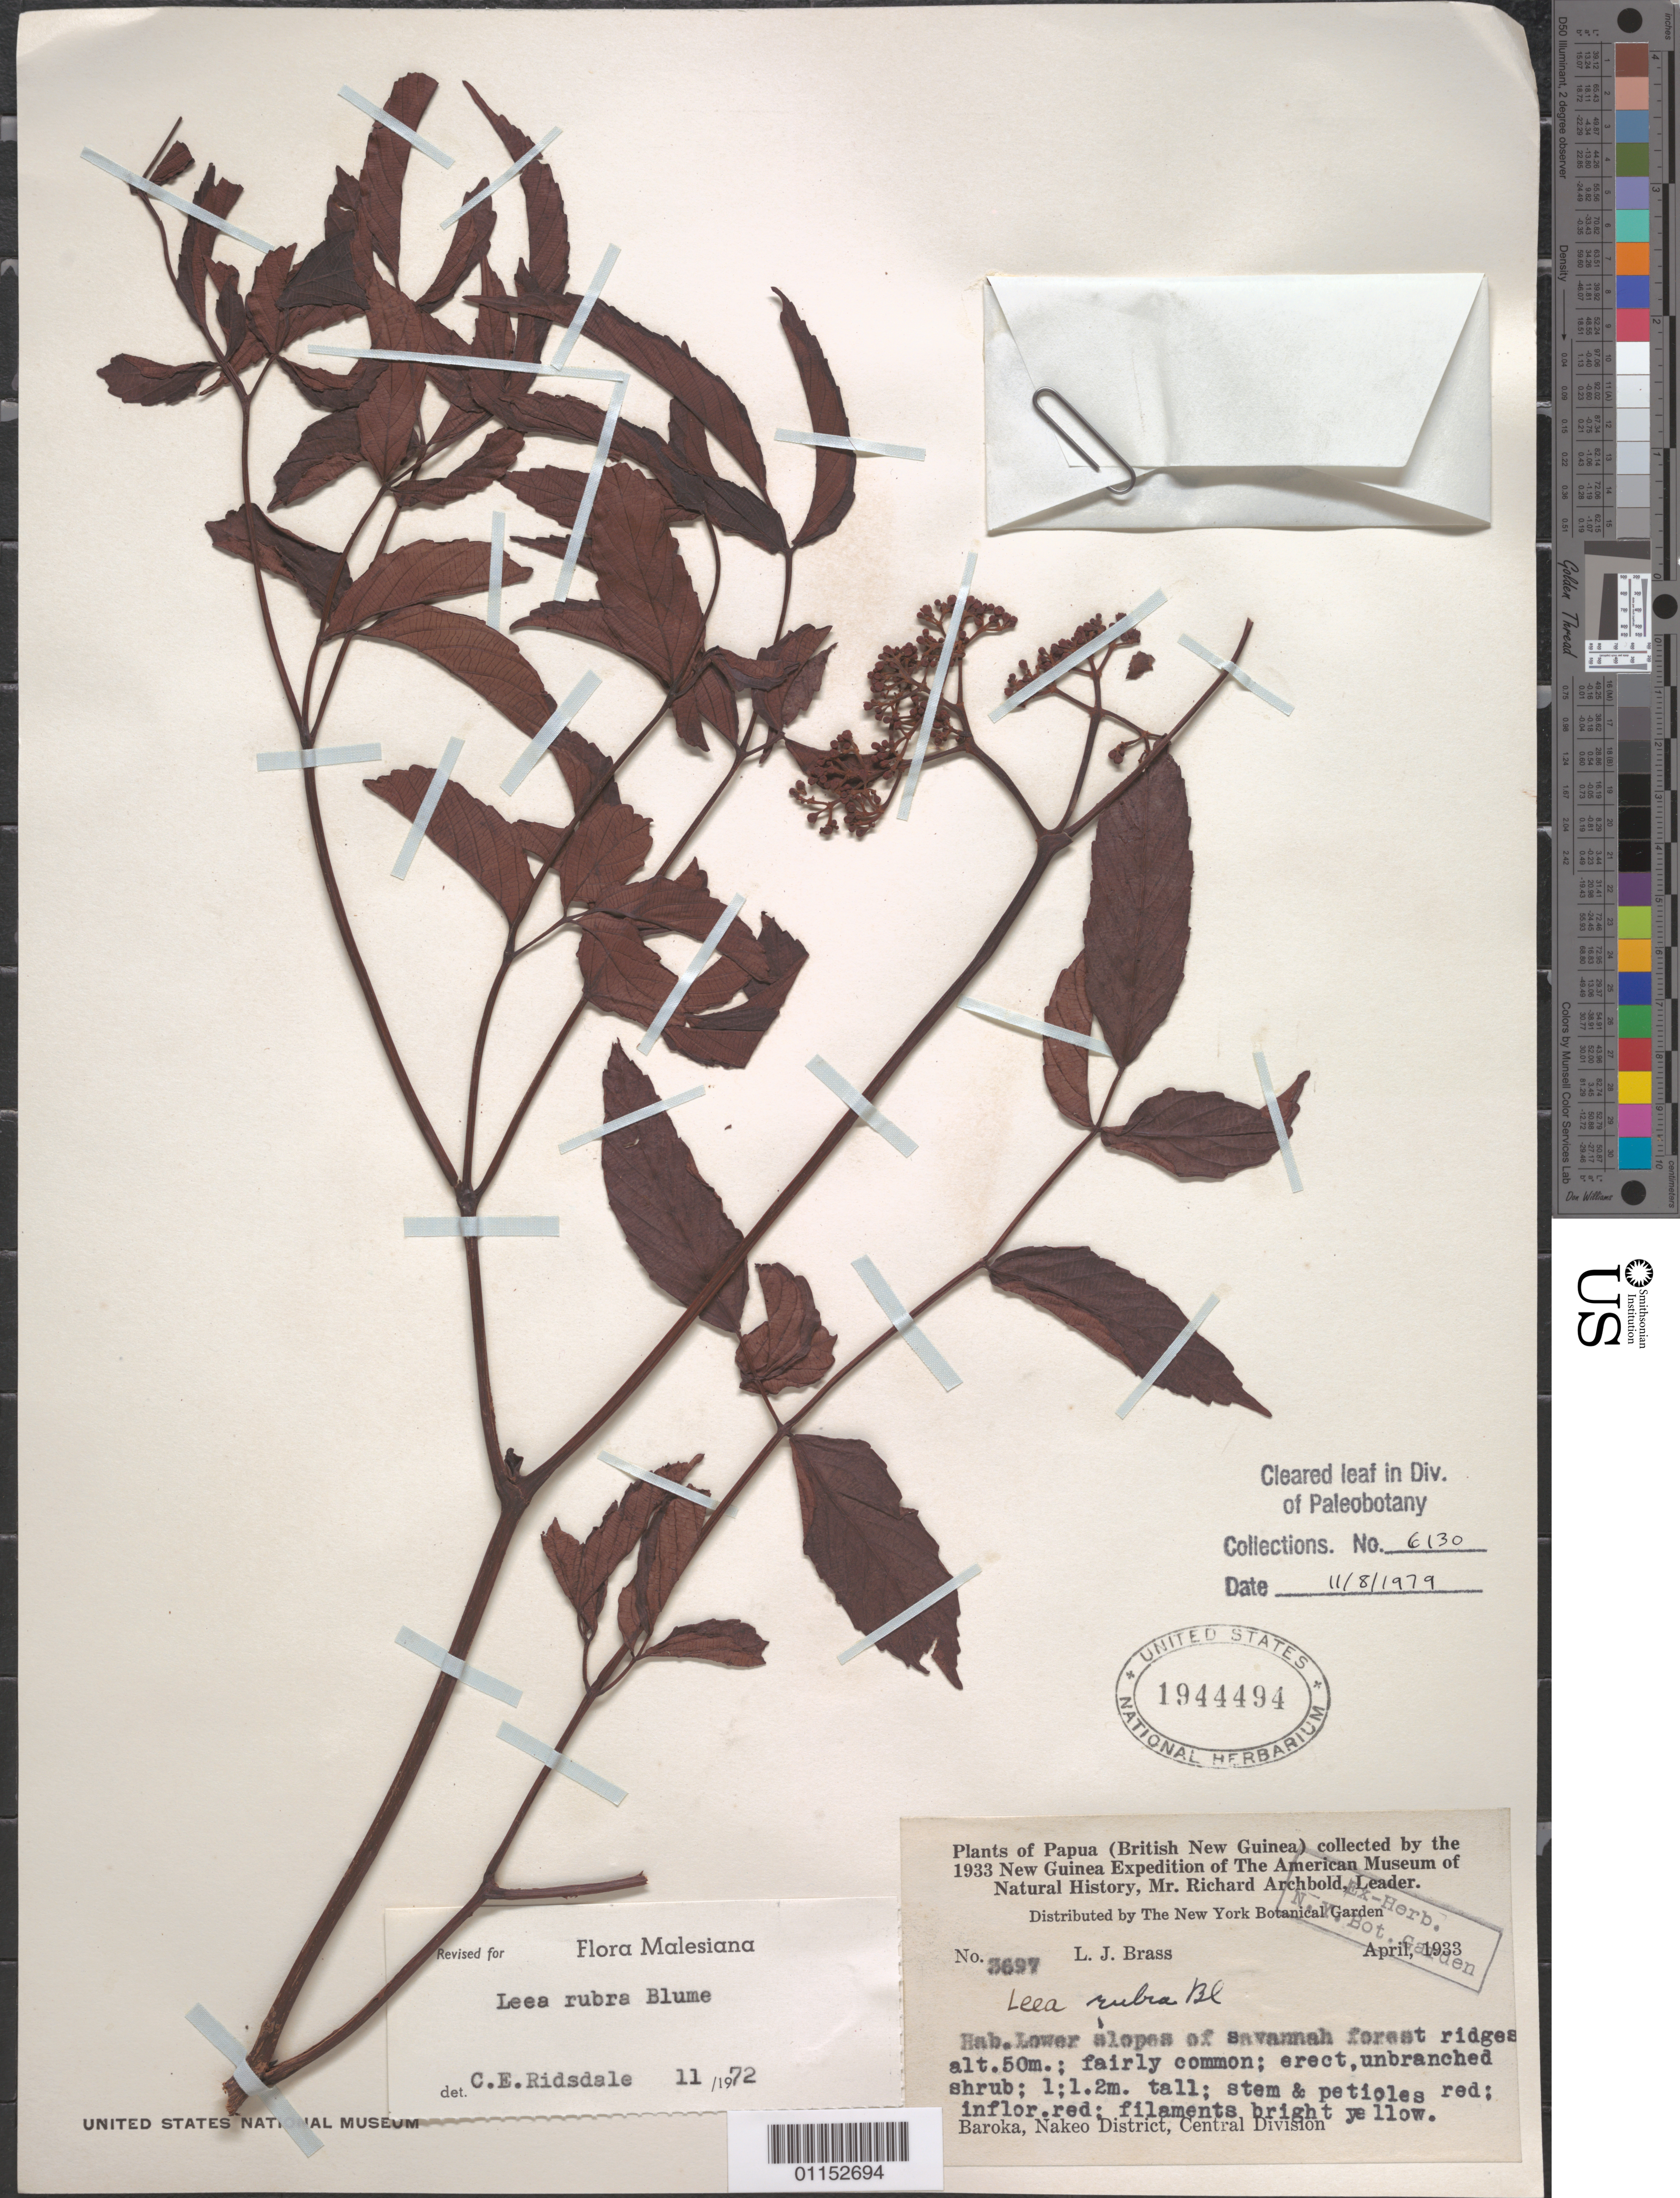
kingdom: Plantae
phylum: Tracheophyta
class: Magnoliopsida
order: Vitales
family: Vitaceae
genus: Leea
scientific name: Leea rubra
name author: Blume & Spreng.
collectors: L. J. Brass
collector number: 3697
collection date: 1933-04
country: Papua New Guinea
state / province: Central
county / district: Nakeo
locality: Baroka.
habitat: Lower slopes of savannah forest ridges; fairly common; shrub.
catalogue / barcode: US 1944494